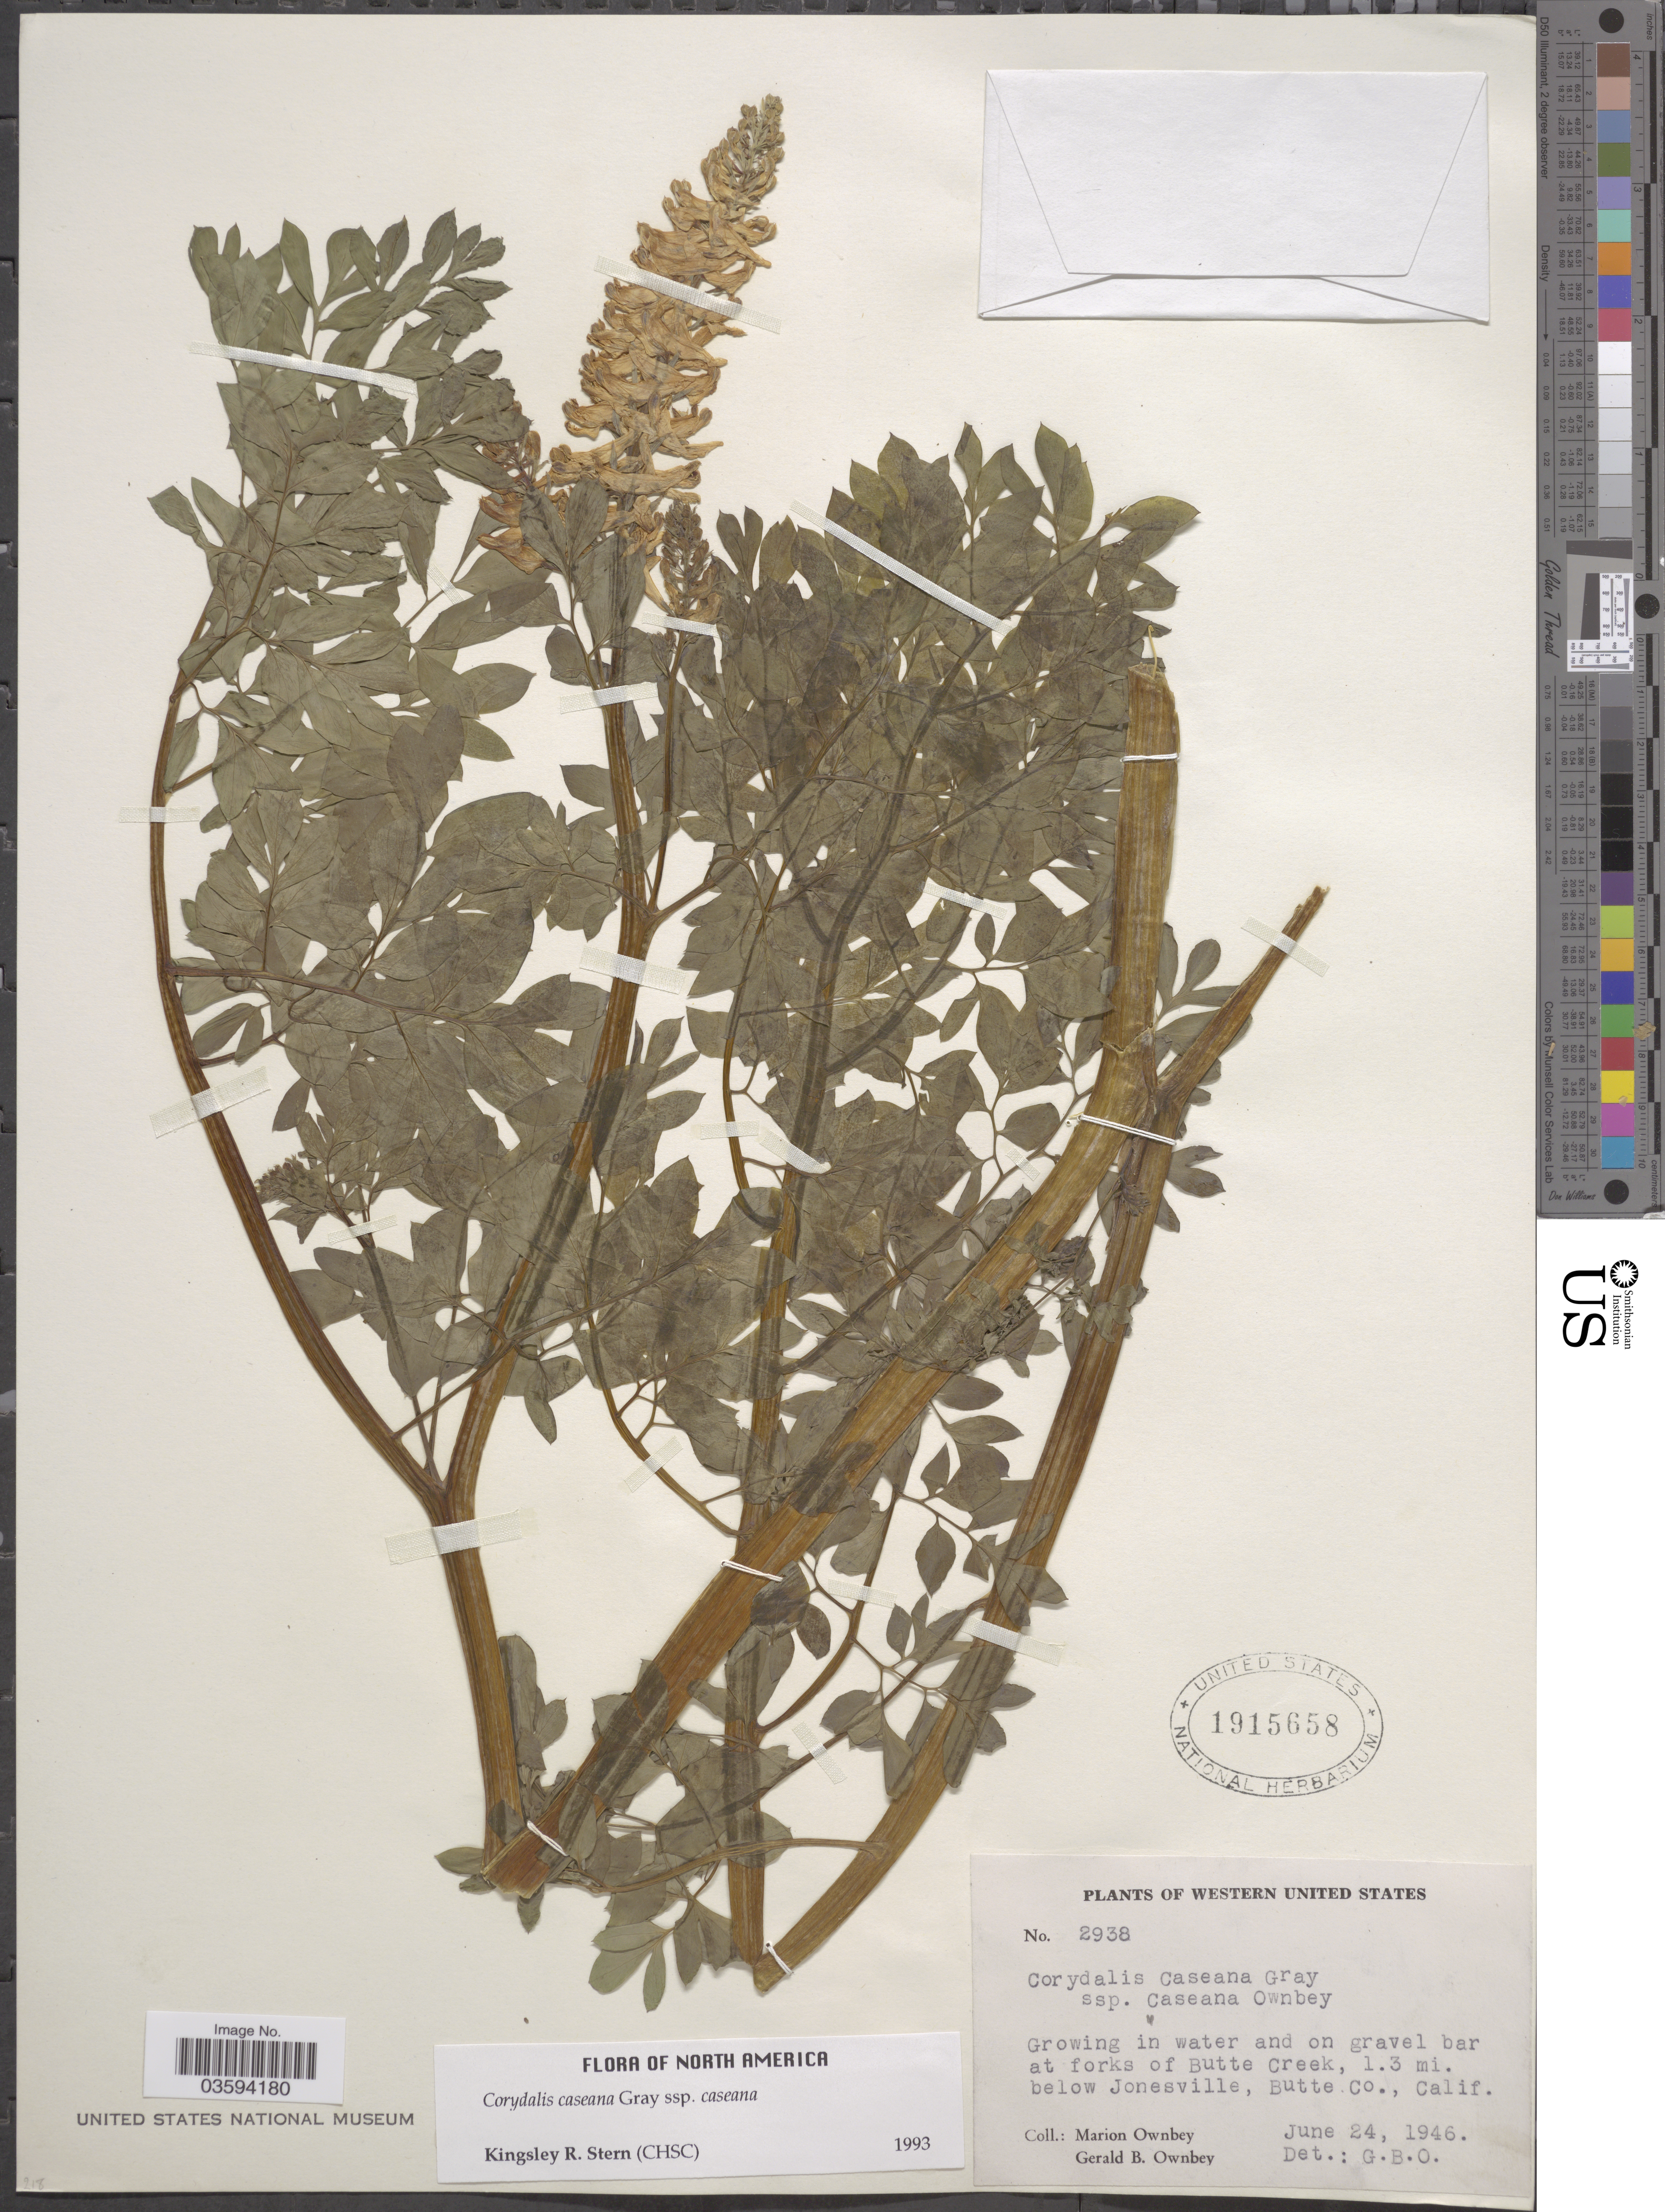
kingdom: Plantae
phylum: Tracheophyta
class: Magnoliopsida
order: Ranunculales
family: Papaveraceae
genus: Corydalis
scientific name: Corydalis caseana subsp. caseana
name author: A. Gray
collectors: M. Ownbey & G. B. Ownbey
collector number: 2938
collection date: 1946-06-24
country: United States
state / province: California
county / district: Butte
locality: Western United States. Growing in water and on gravel bar at forks of Butte Creek, 1.3 mi. below Jonesville, Butte Co.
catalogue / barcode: US 1915658